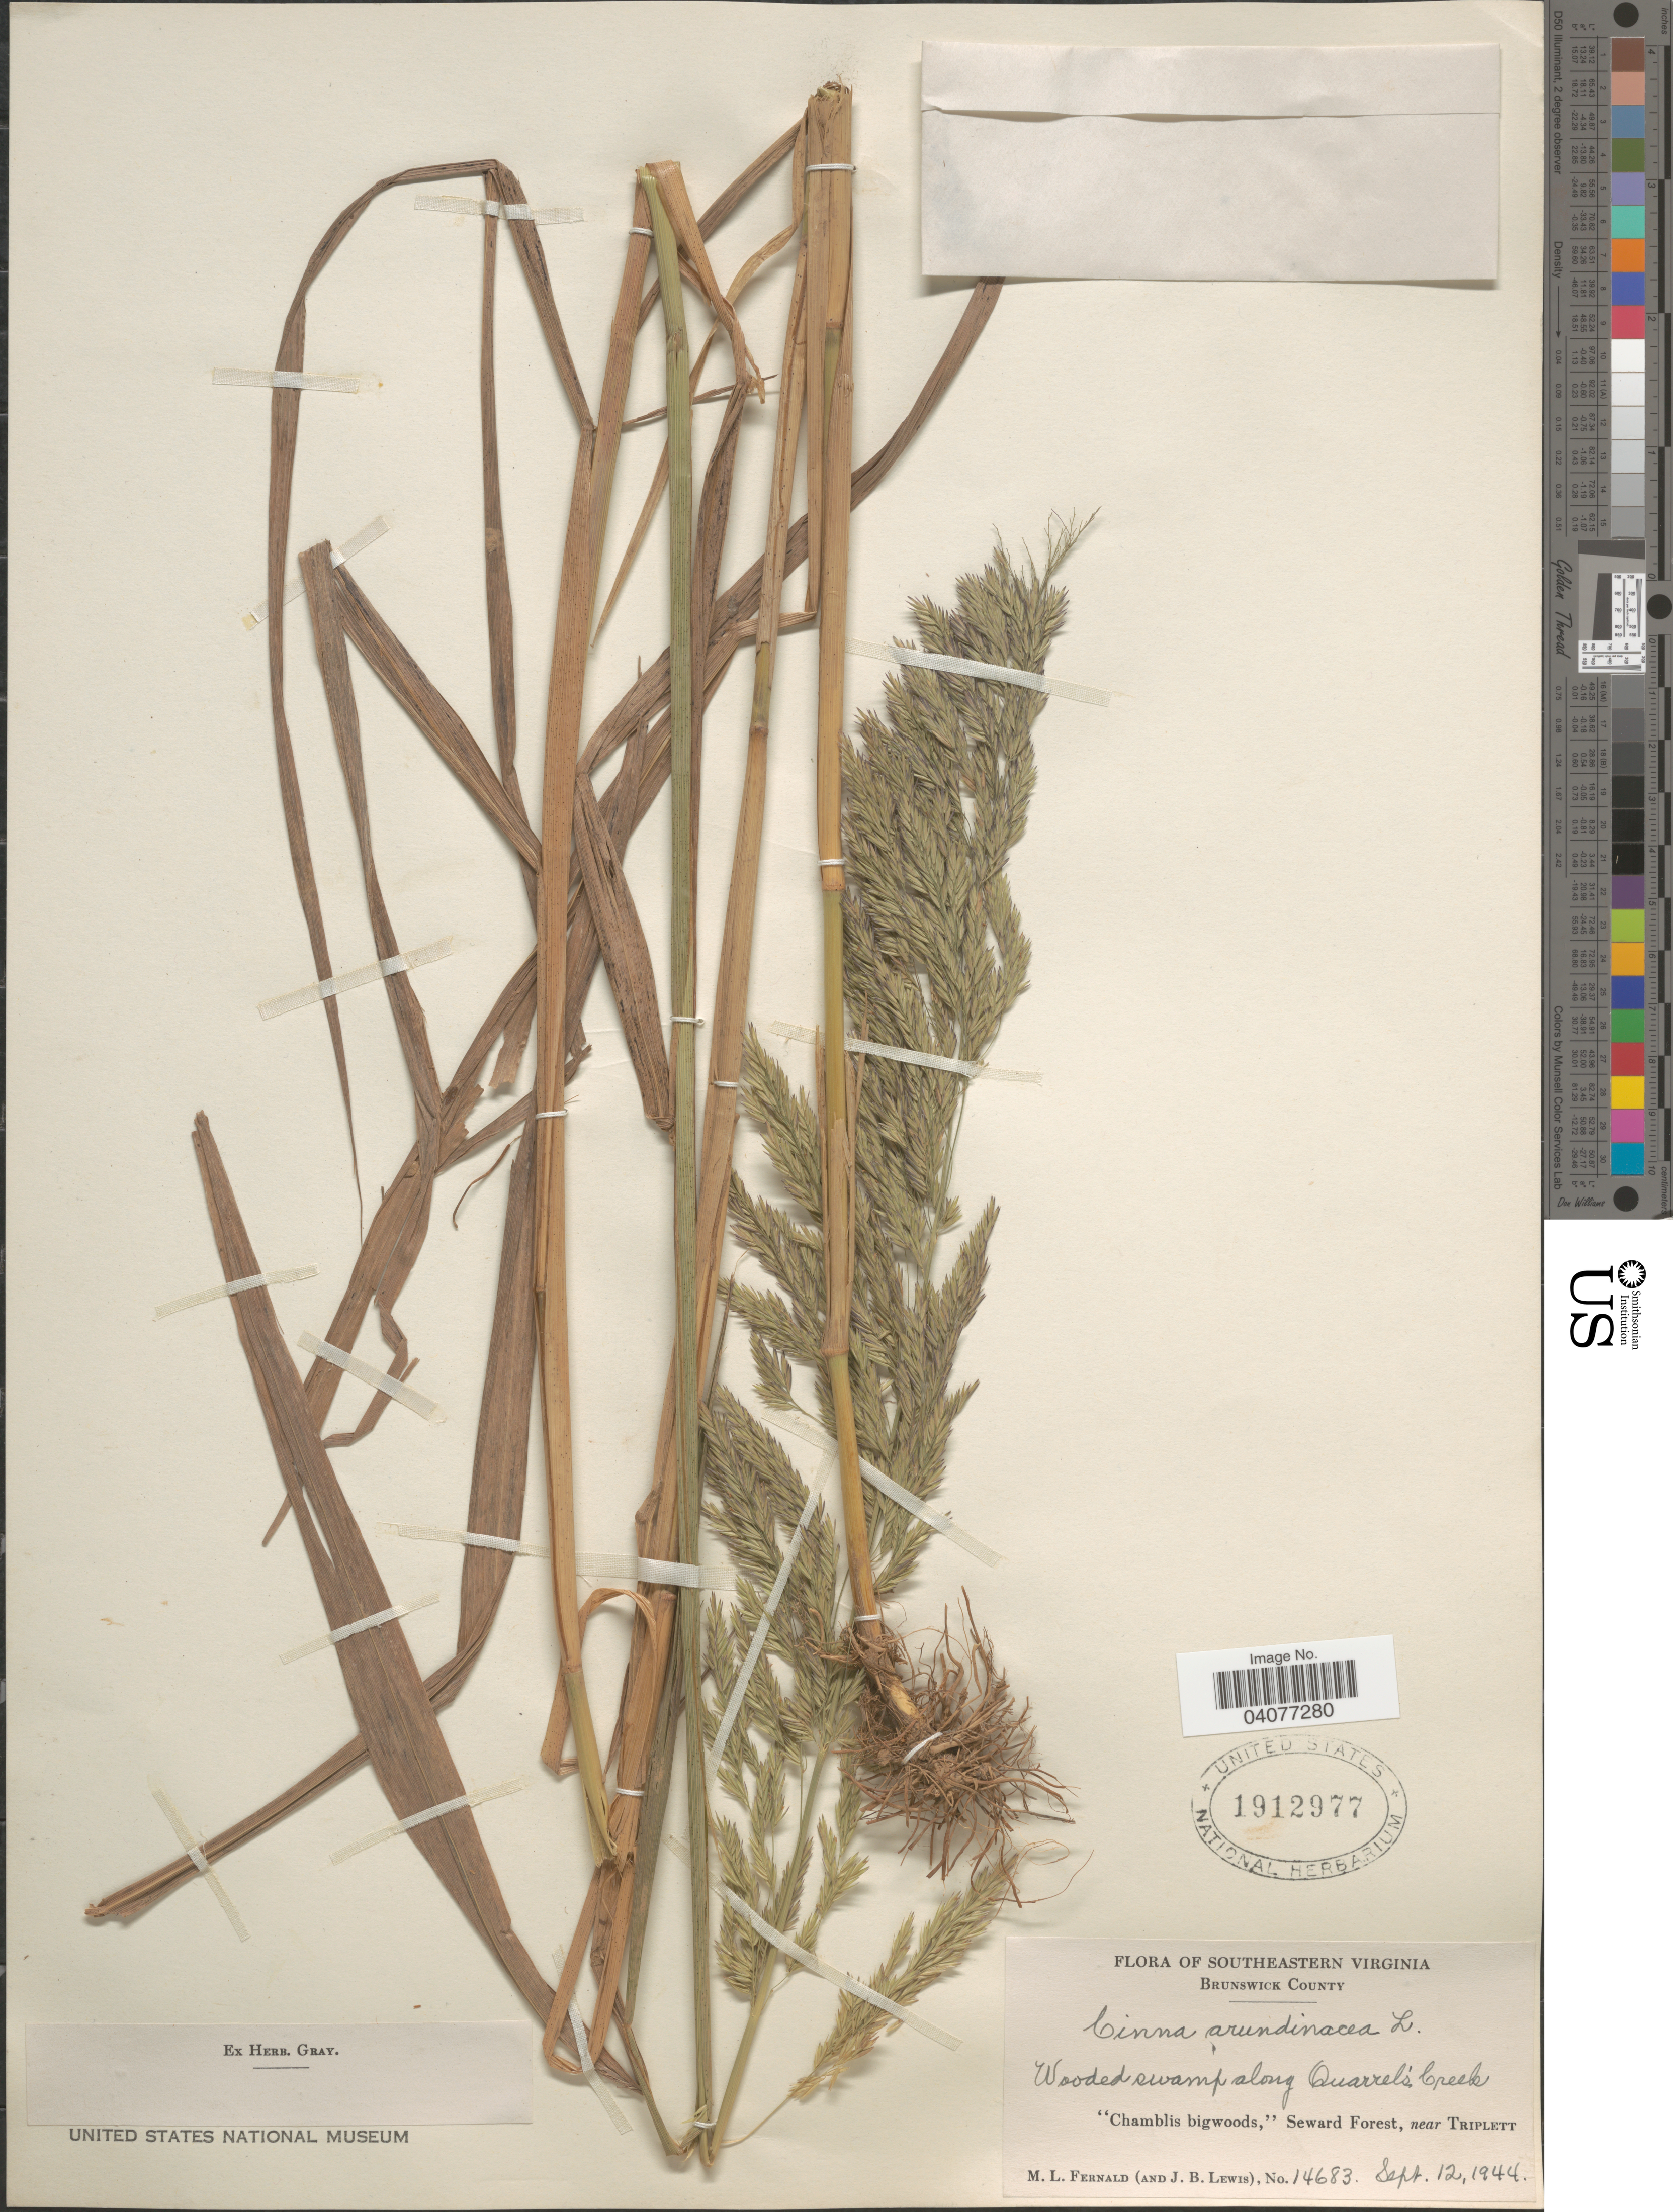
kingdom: Plantae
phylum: Tracheophyta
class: Liliopsida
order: Poales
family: Poaceae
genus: Cinna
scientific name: Cinna arundinacea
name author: L.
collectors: M. L. Fernald & J. B. Lewis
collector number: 14683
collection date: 1944-09-12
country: United States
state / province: Virginia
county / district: Brunswick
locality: Southeastern Virginia. Brunswick County. Wooded swamp along Quarrel's Creek. "Chamblis bigwoods," Seward Forest, near Triplett.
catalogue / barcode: US 1912977